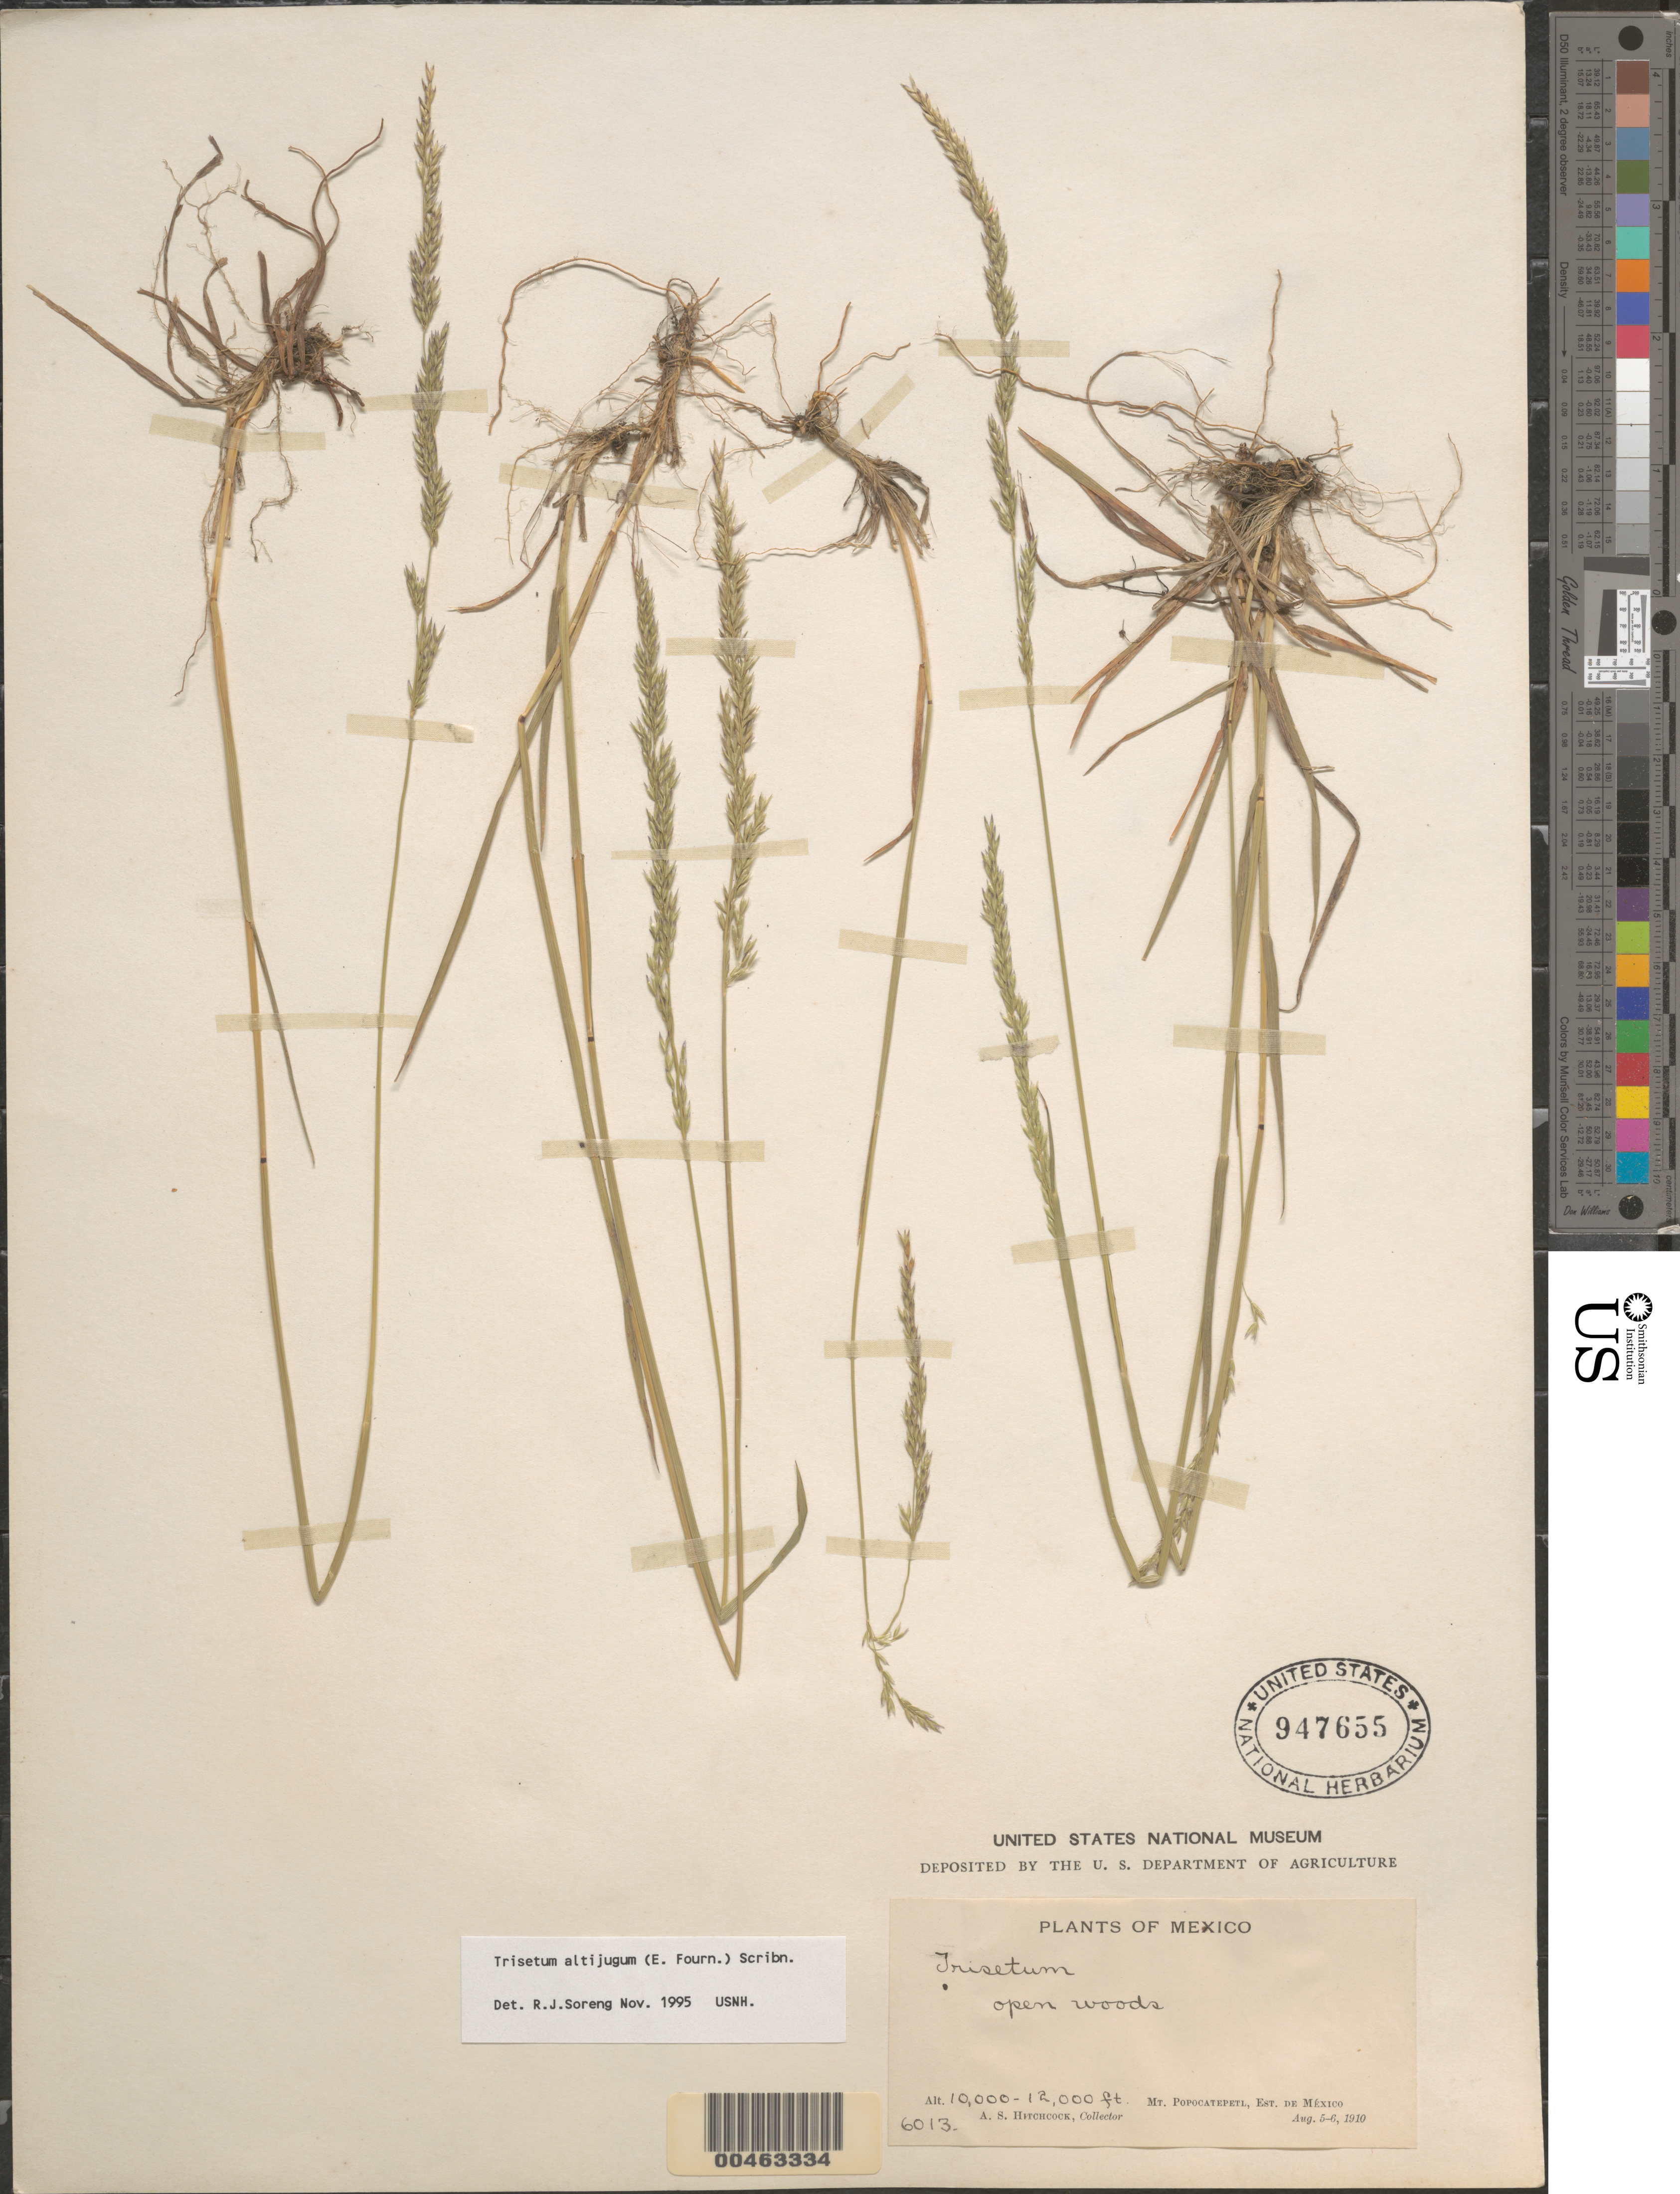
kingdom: Plantae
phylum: Tracheophyta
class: Liliopsida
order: Poales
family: Poaceae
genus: Trisetum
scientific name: Trisetum altijugum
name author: (E. Fourn.) Scribn.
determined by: Soreng, Robert J., Research Associate (BOT), Smithsonian Institution - National Museum of Natural History (UNITED STATES)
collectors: A. S. Hitchcock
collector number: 6013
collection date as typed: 5 Aug 1910 to 6 Aug 1910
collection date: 1910-08-05/1910-08-06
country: Mexico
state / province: México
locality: Mt. Popocatepetl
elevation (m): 3048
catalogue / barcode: US 947655